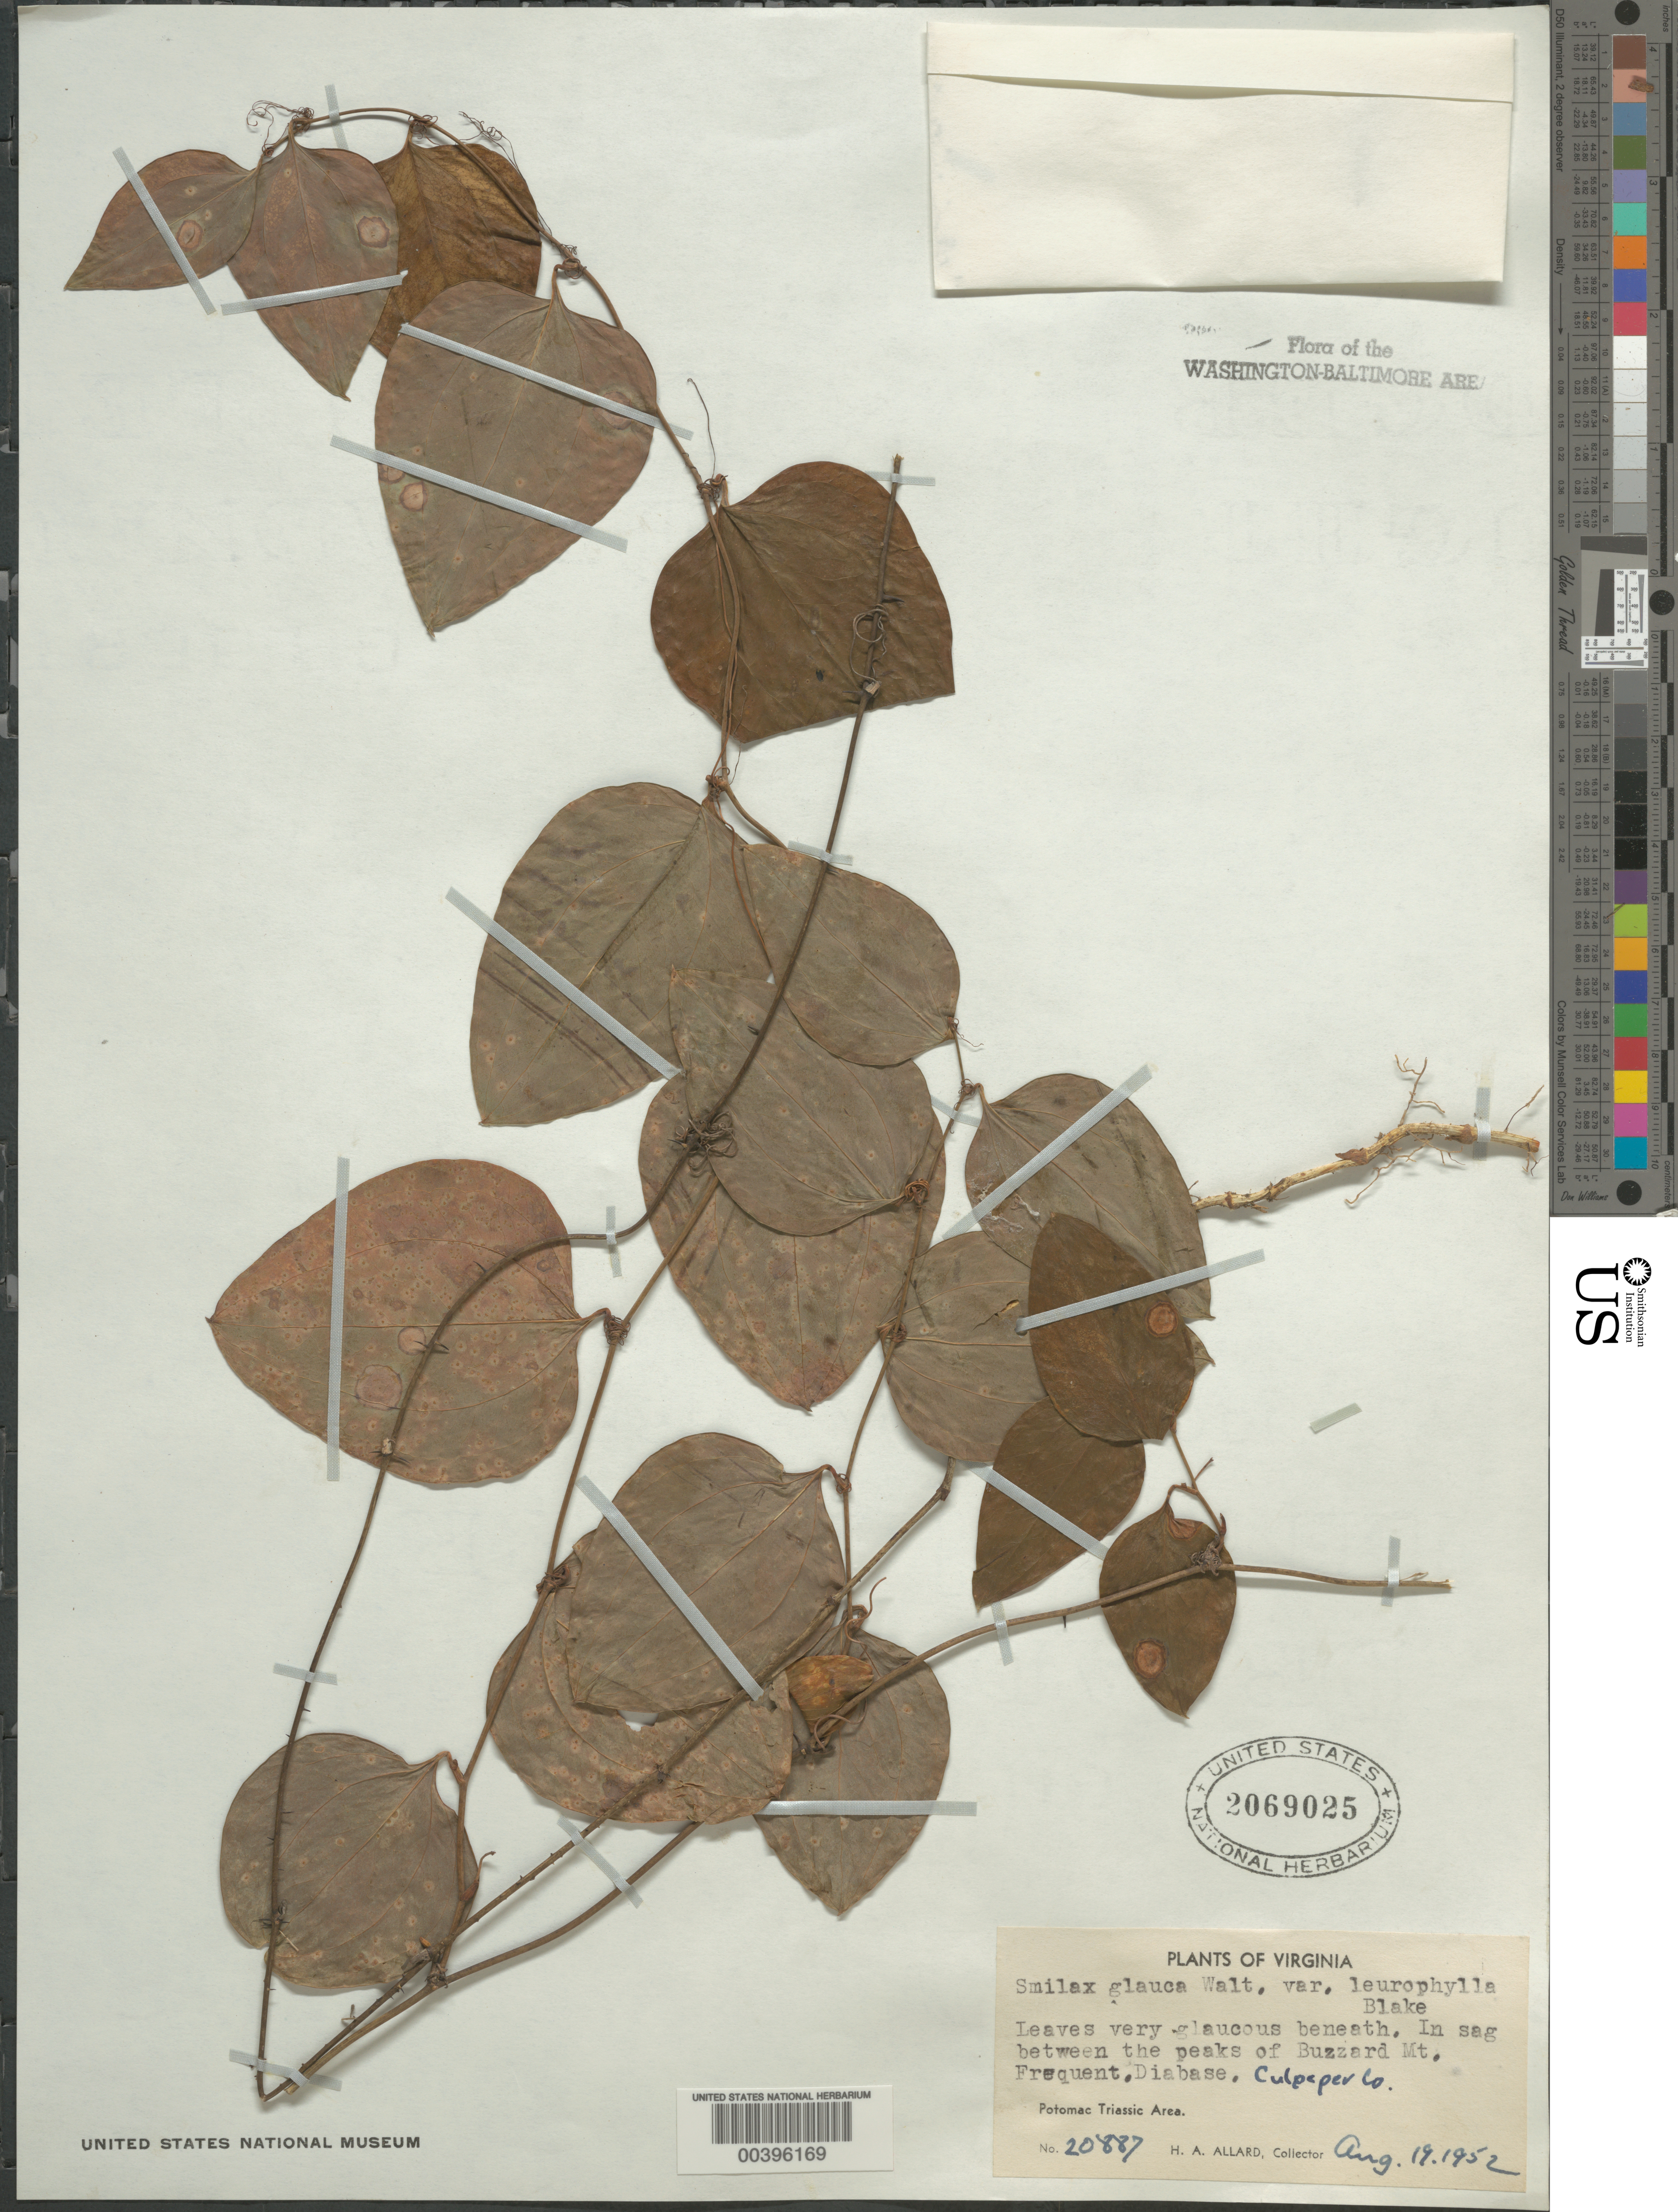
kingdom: Plantae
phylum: Tracheophyta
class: Liliopsida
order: Liliales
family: Smilacaceae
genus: Smilax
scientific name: Smilax glauca var. leurophylla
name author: S.F. Blake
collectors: H. A. Allard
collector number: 20887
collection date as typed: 19 Aug 1952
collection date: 1952-08-19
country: United States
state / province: Virginia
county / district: Culpeper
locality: Buzzard Mountain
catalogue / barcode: US 2069025